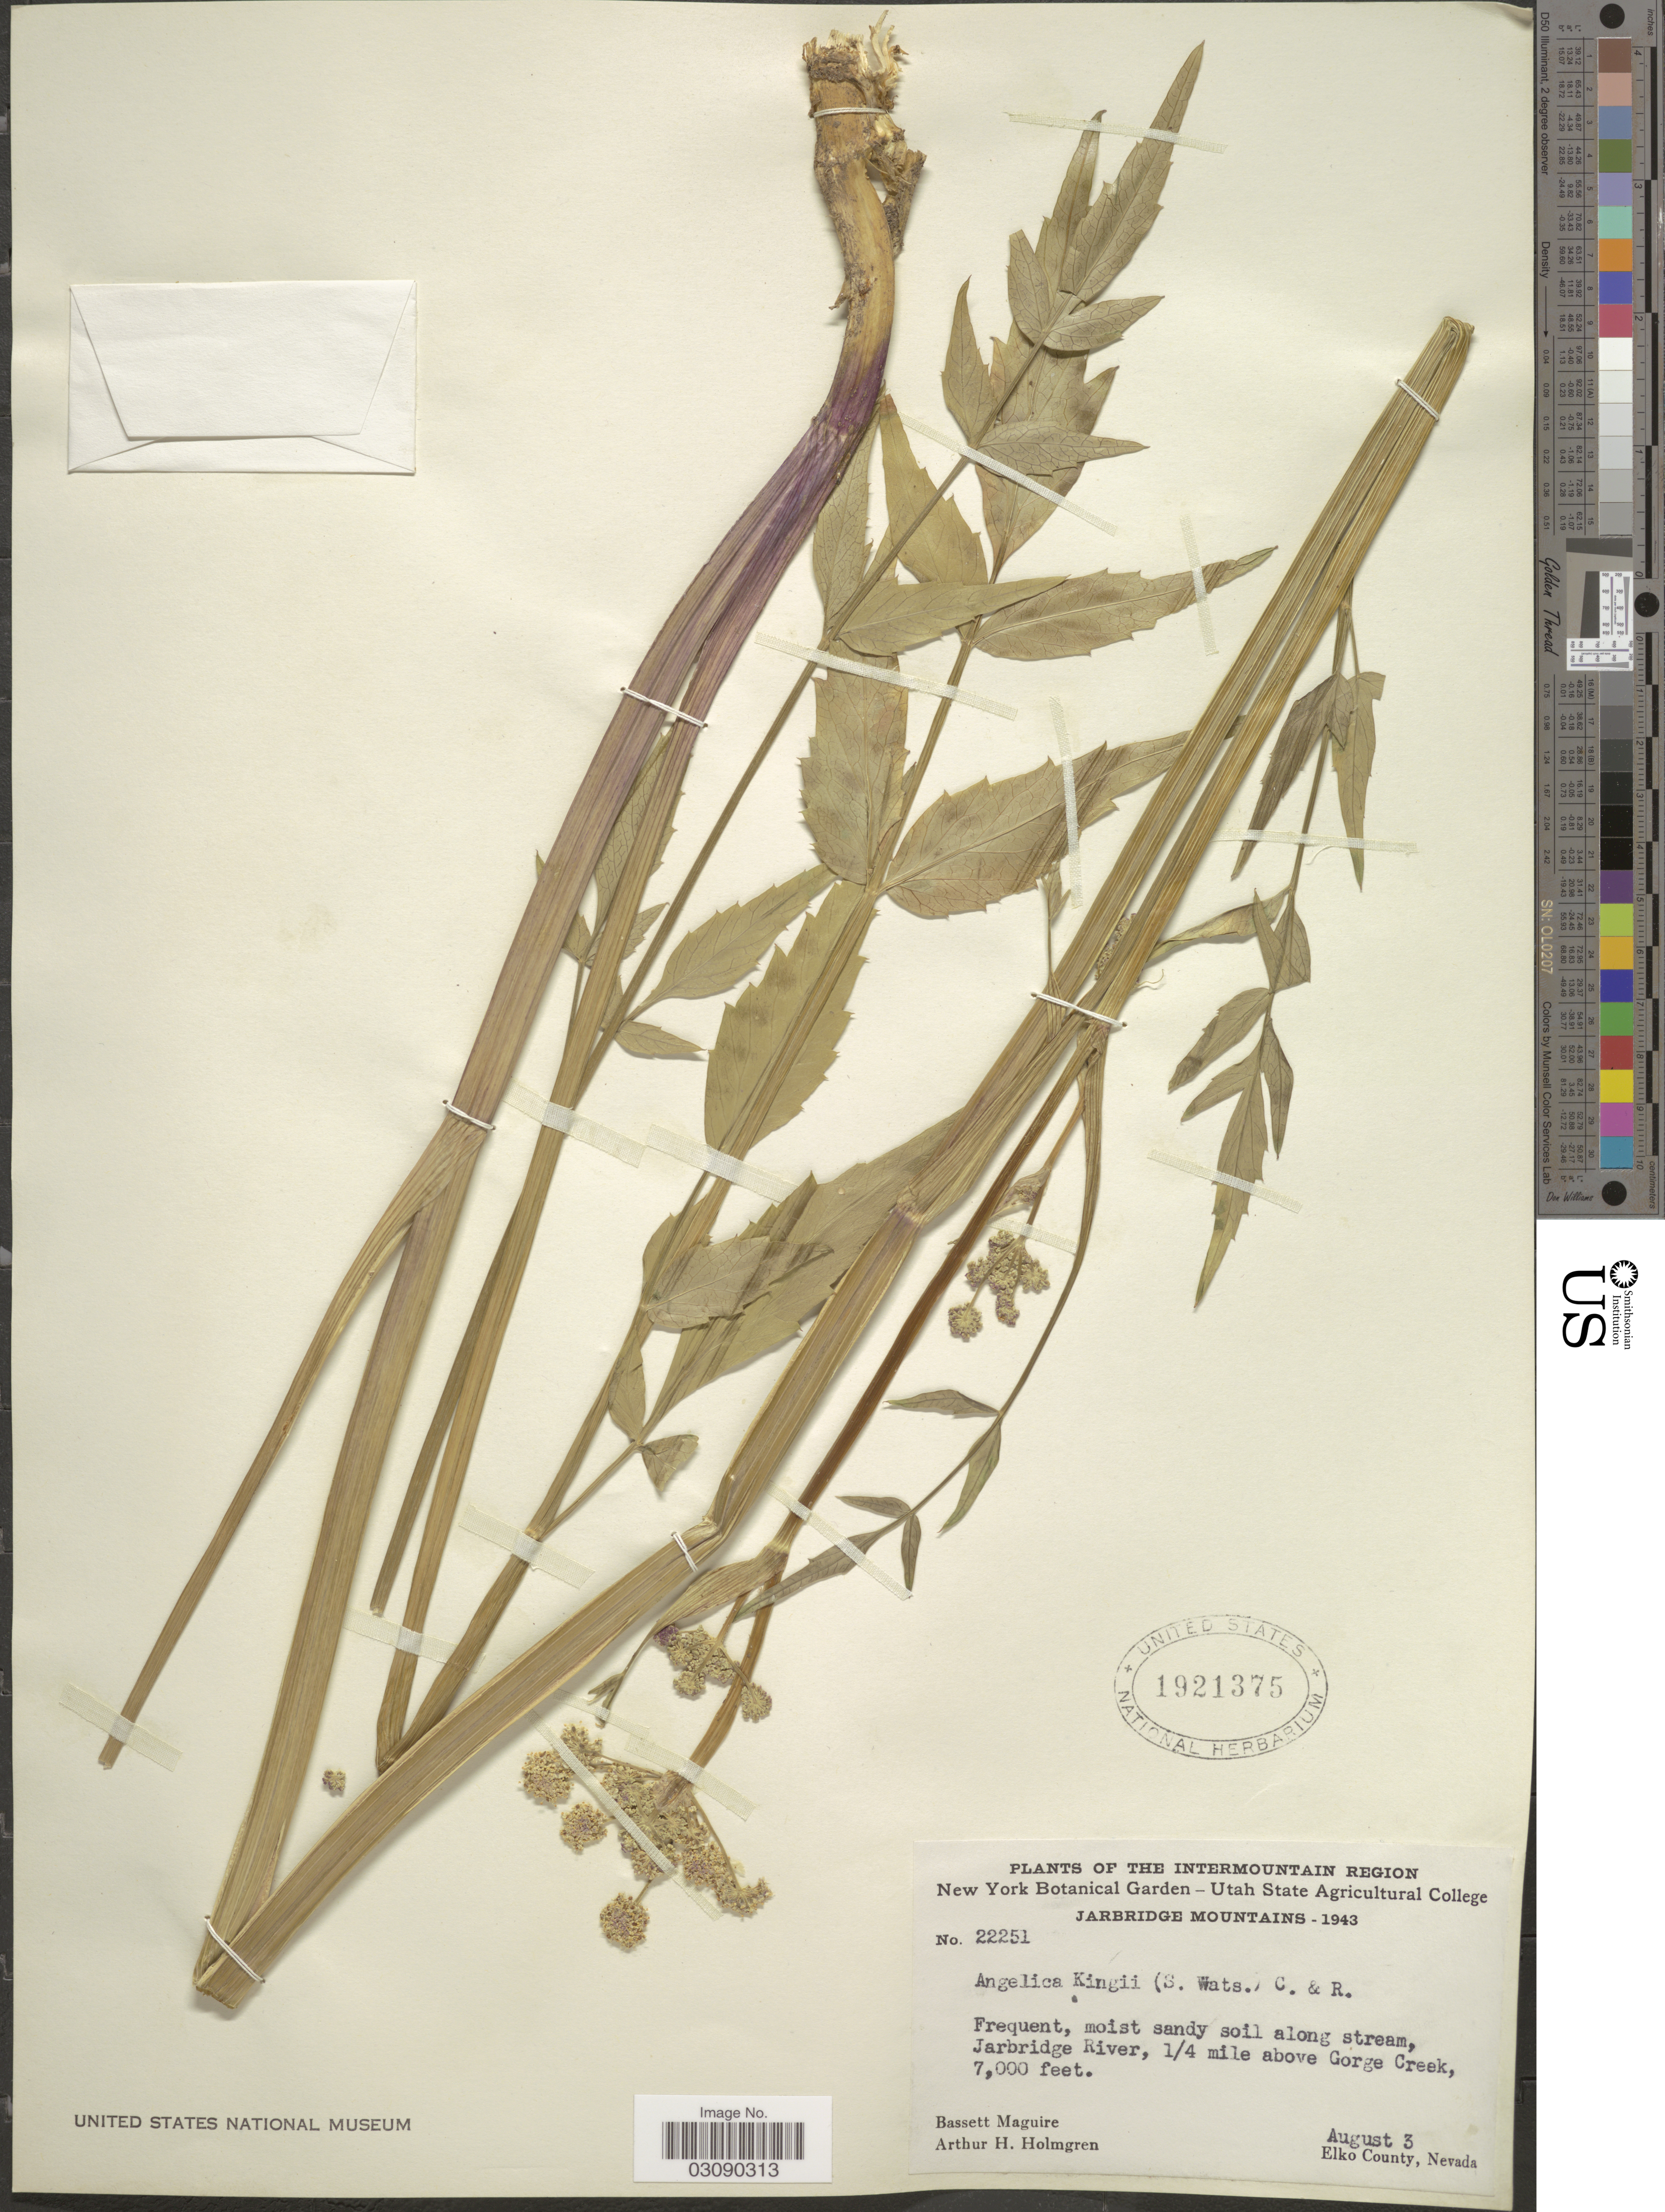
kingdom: Plantae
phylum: Tracheophyta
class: Magnoliopsida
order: Apiales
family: Apiaceae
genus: Angelica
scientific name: Angelica kingii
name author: (S. Watson) J.M. Coult. & Rose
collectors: B. Maguire & A. H. Holmgren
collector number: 22251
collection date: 1943-08-03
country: United States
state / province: Nevada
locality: The Intermountain Region, Jarbridge Mountains, Jarbridge River, 1/4 mile above Gorge Creek, Elko County.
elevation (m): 2134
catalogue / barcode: US 1921375